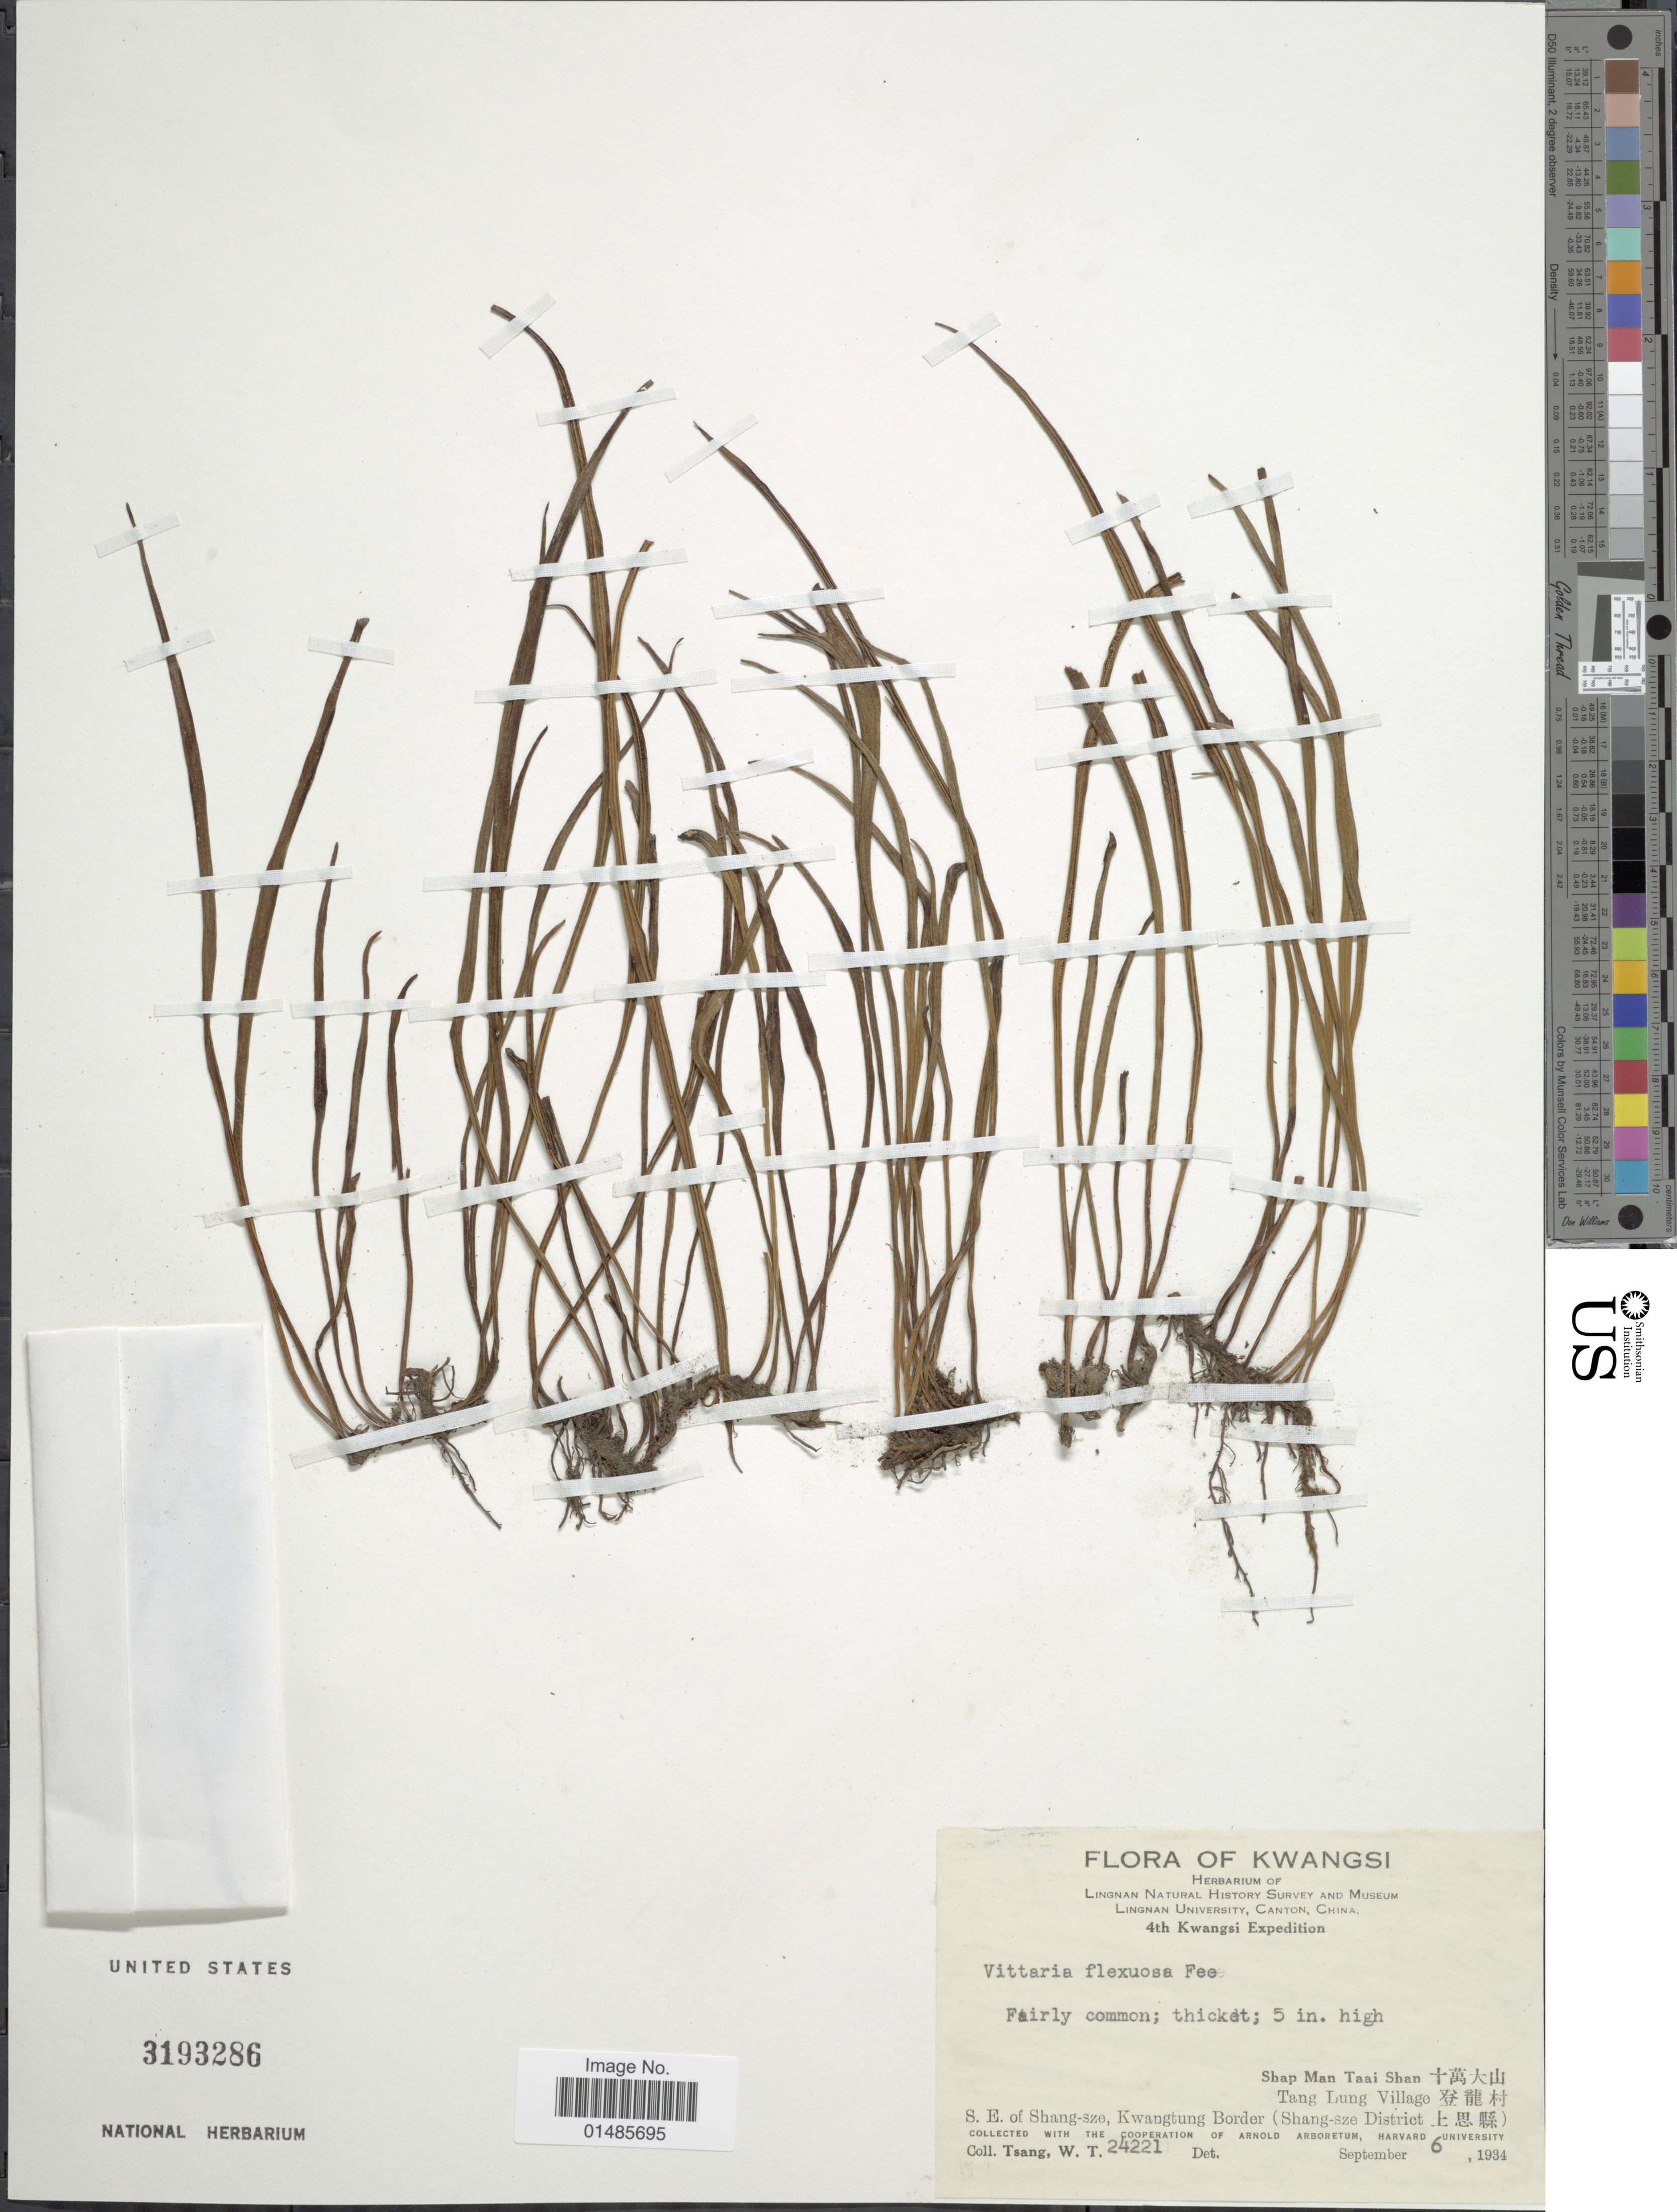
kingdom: Plantae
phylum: Tracheophyta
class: Polypodiopsida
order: Polypodiales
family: Pteridaceae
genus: Haplopteris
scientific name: Haplopteris flexuosa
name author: (Fée) E.H. Crane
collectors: W. T. Tsang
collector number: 24221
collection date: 1934-09-06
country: China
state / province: Guangxi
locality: Kwangsi. Shap Man Tsai Shan X. Tang Lung Village X. S.E. of Shang-sze, Kwangtung Border (Shang-sze District X).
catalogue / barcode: US 3193286